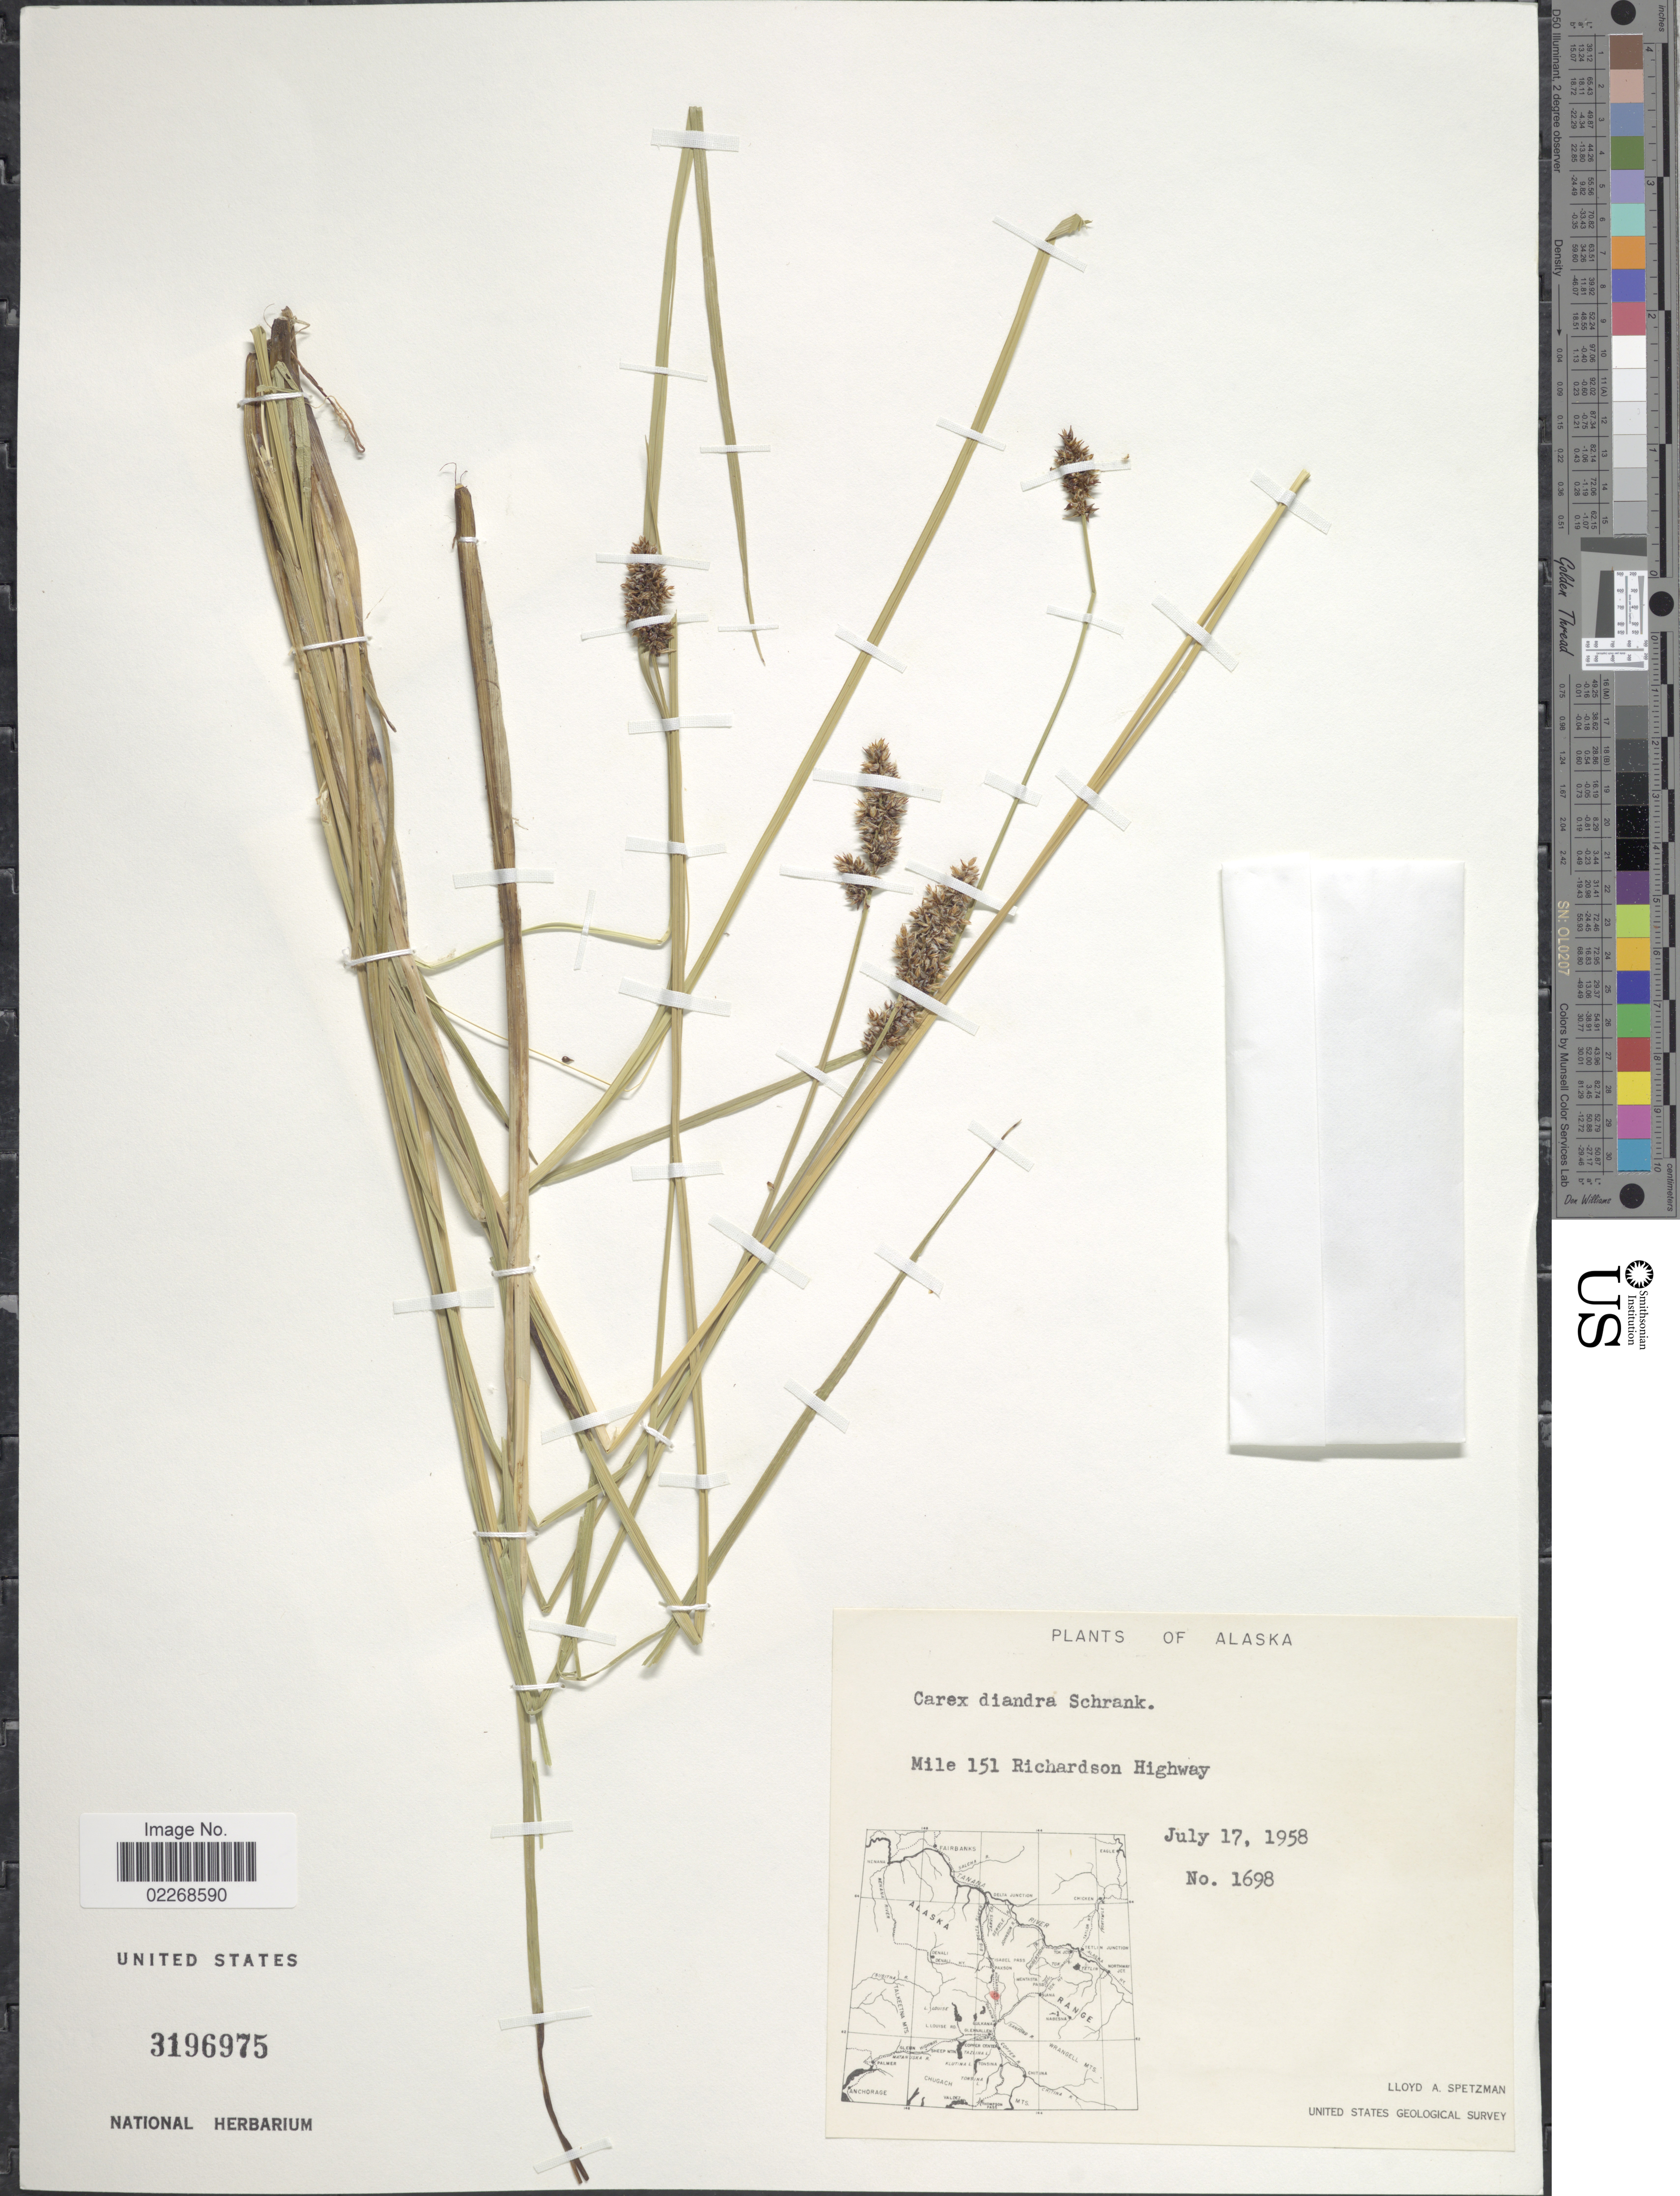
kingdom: Plantae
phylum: Tracheophyta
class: Liliopsida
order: Poales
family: Cyperaceae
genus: Carex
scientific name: Carex diandra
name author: Schrank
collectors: L. Spetzman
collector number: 1698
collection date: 1958-07-17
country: United States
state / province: Alaska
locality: Mile 151 Richardson Highway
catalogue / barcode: US 3196975